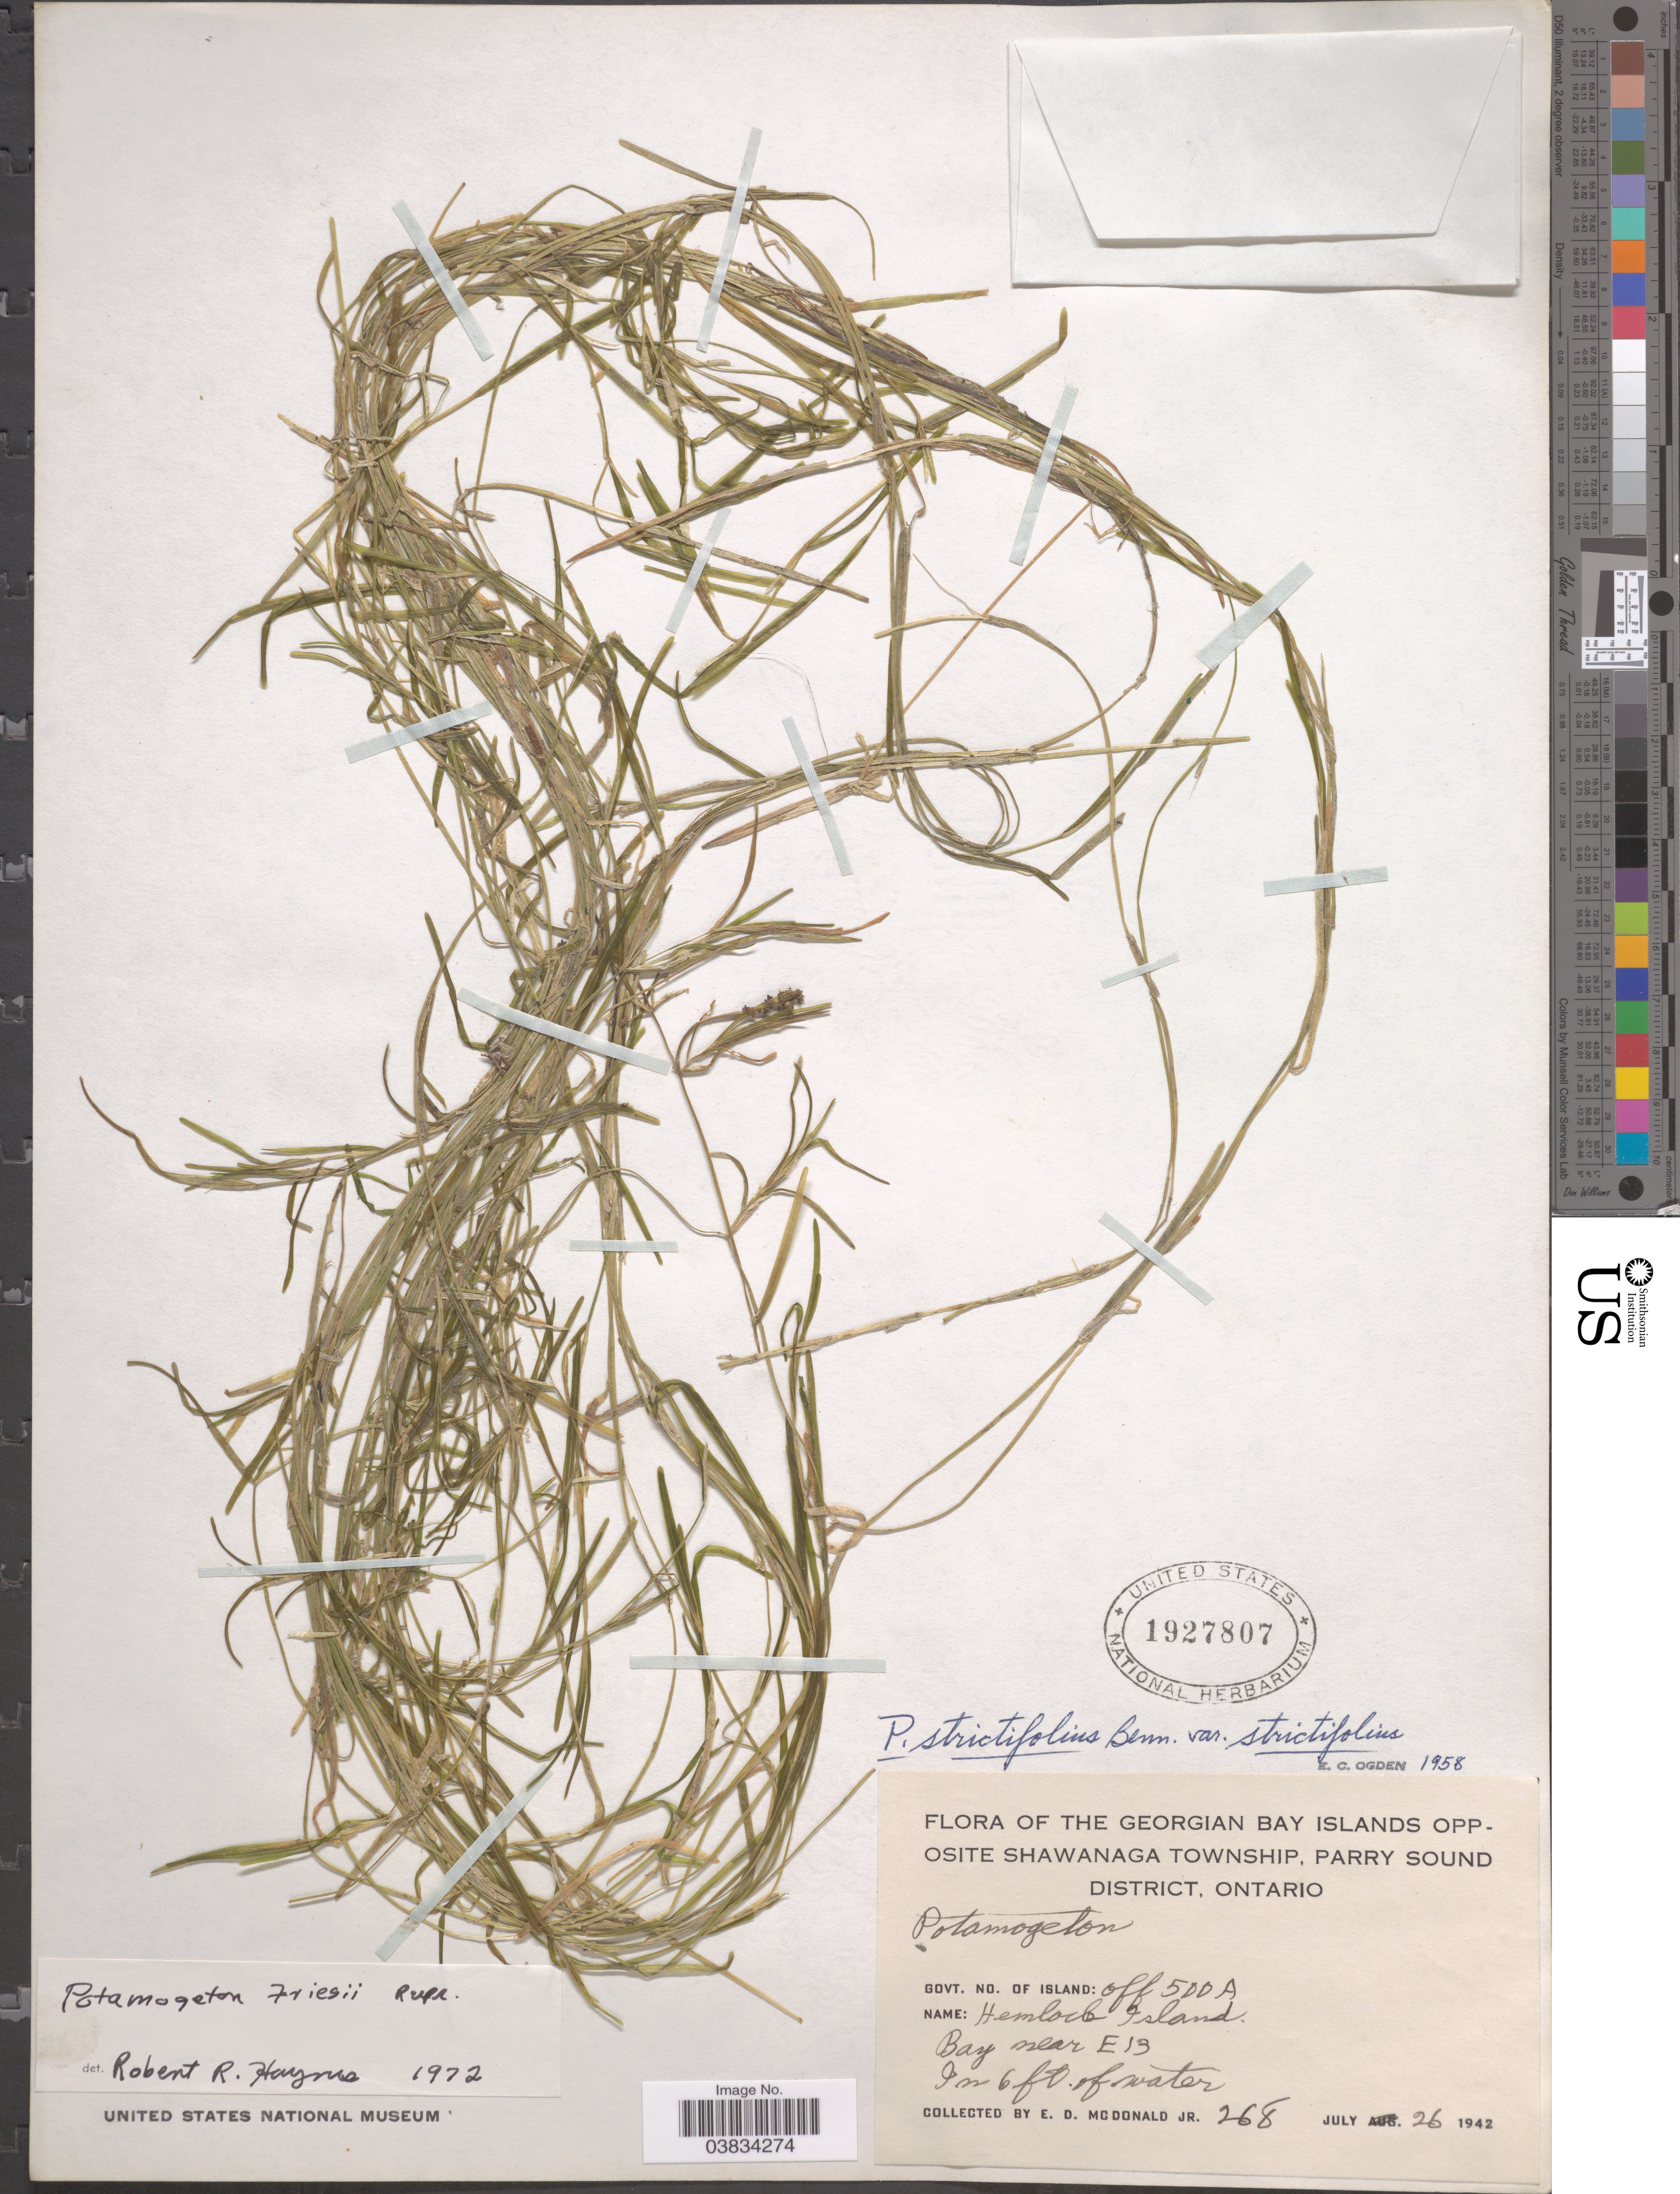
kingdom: Plantae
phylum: Tracheophyta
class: Liliopsida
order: Alismatales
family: Potamogetonaceae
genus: Potamogeton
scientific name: Potamogeton friesii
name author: Rupr.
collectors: E. D. McDonald Jr.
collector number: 268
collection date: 1942-07-26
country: Canada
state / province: Ontario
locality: The Georgian Bay Islands Opposite Shawanaga Township, Parry Sound District. Govt. No. of Island: off 500 A. Hemlock Island. Bay near E13.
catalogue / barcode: US 1927807